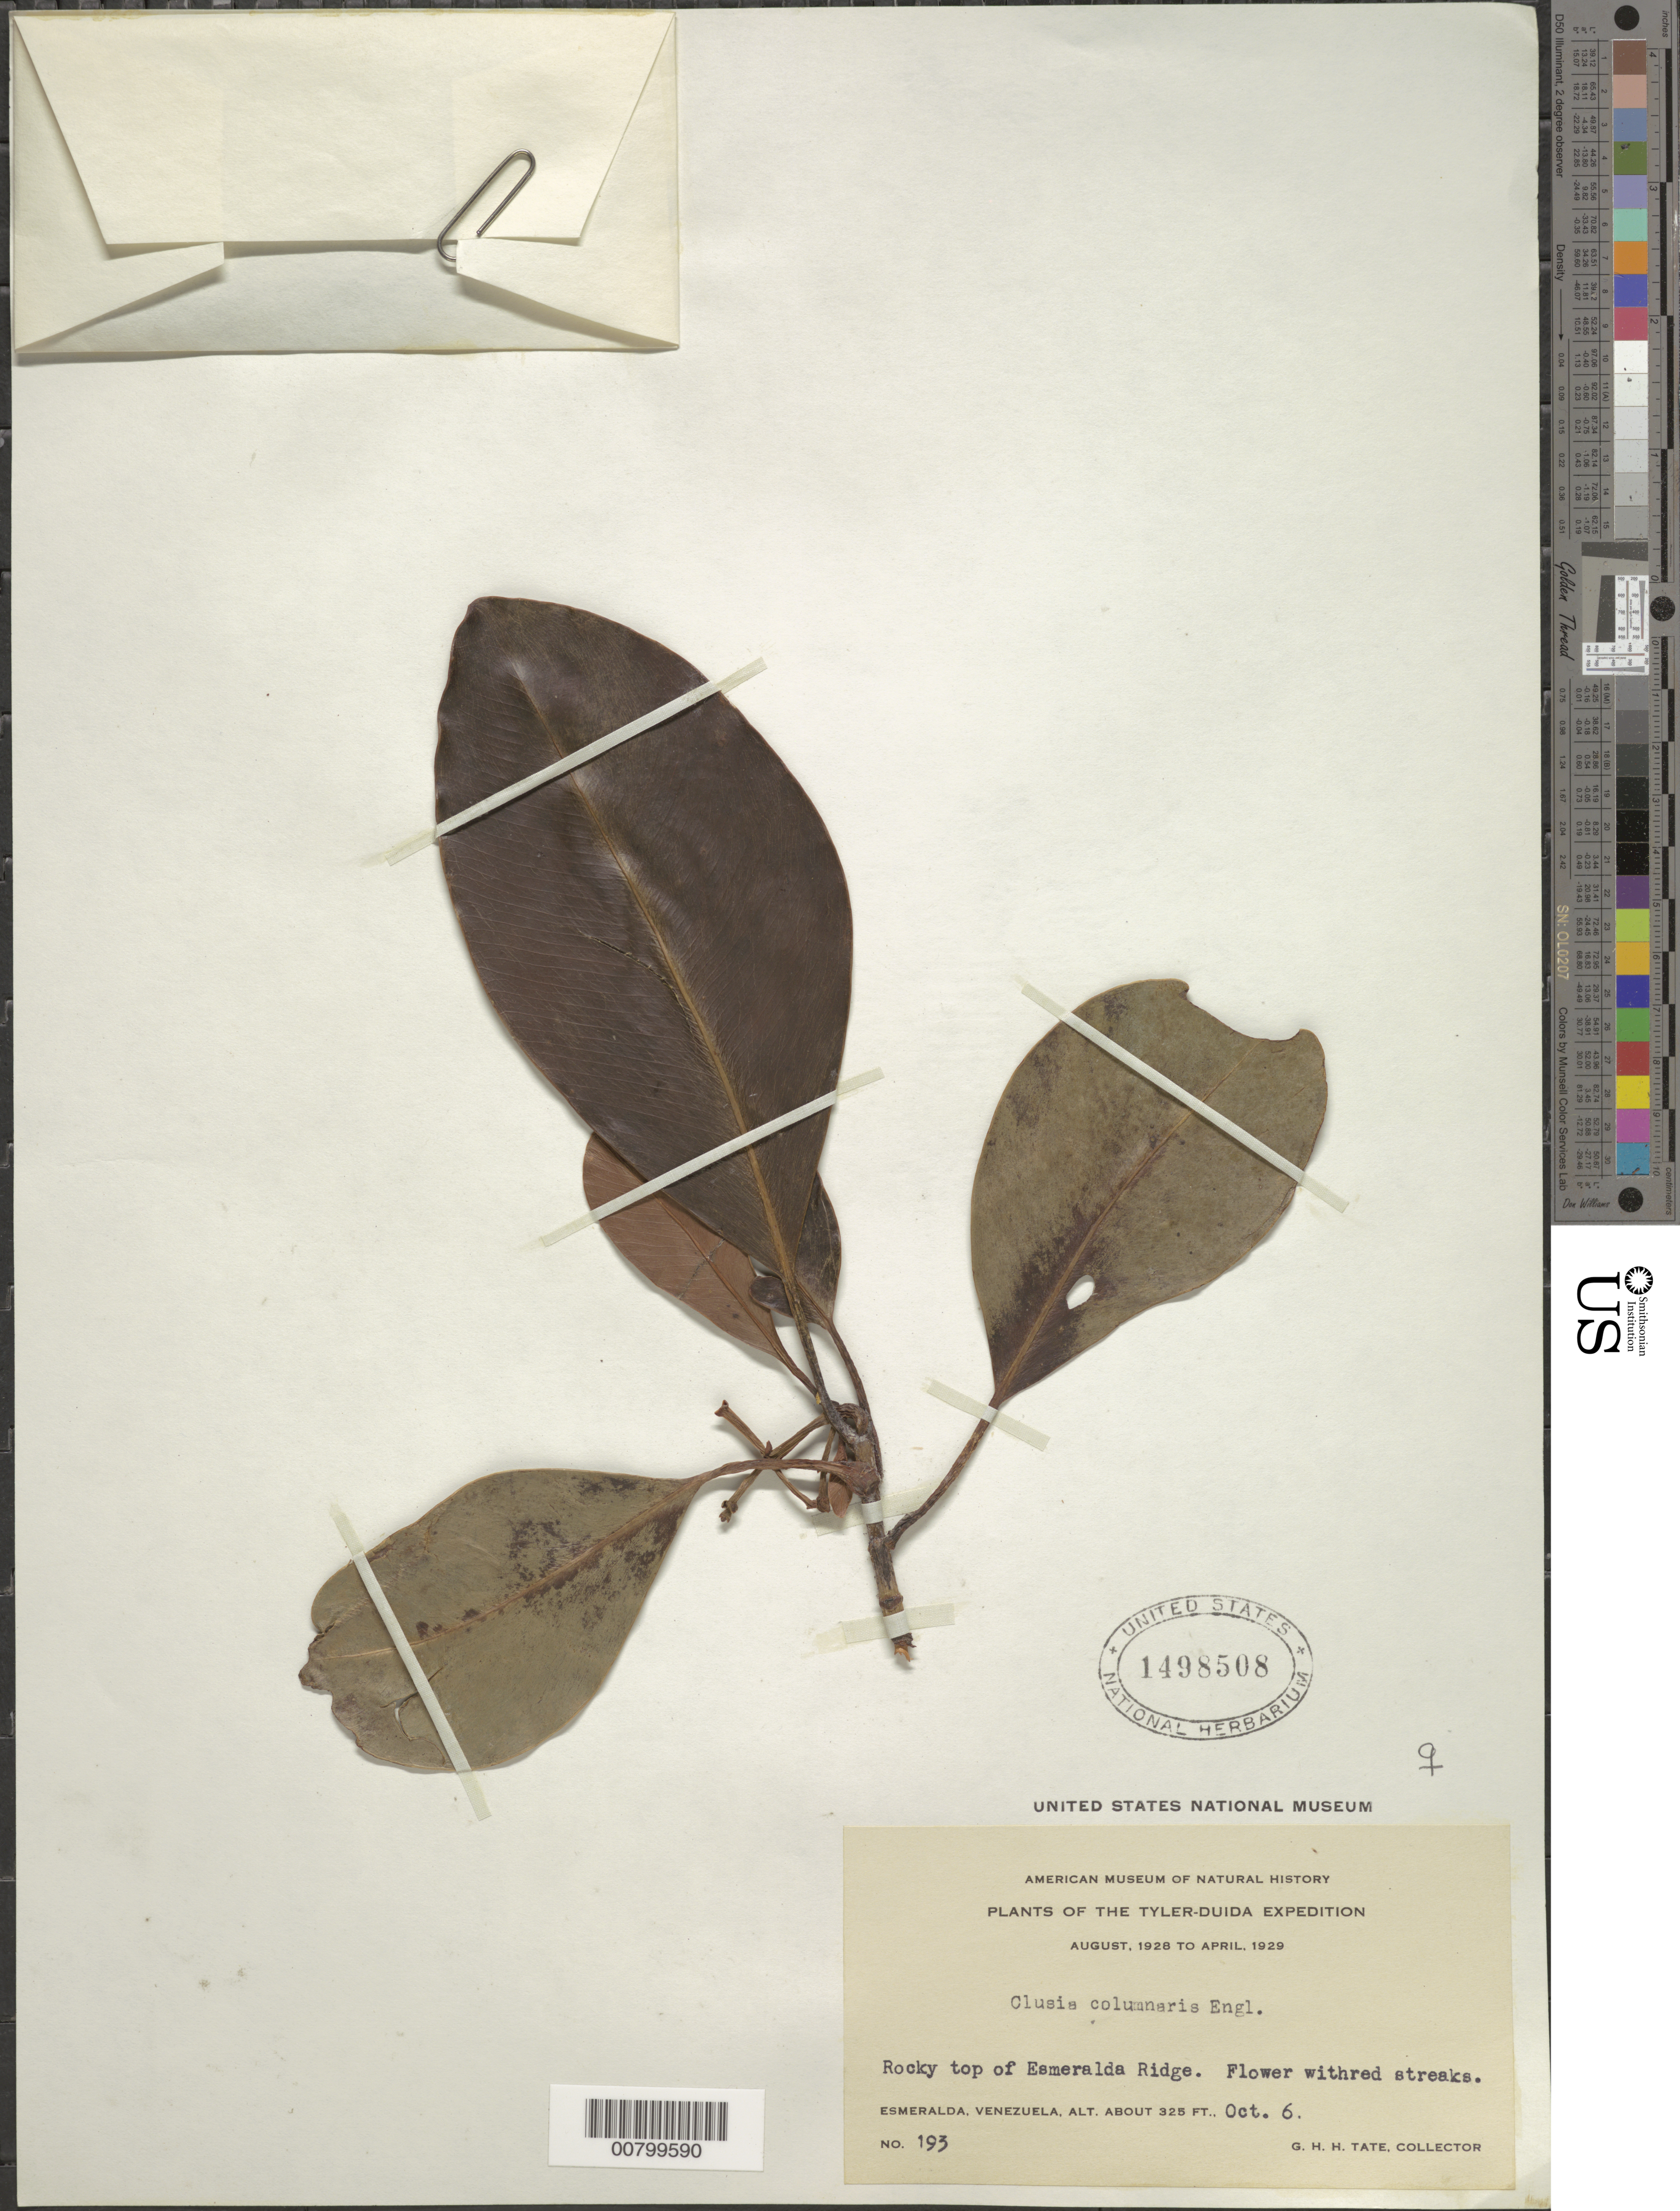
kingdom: Plantae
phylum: Tracheophyta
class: Magnoliopsida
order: Malpighiales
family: Clusiaceae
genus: Clusia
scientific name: Clusia columnaris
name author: Engl.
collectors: G. H. H.Tate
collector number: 193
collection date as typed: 6-Oct-28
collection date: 1928-10-06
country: Venezuela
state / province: Amazonas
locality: Esmeralda, top of ridge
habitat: Rocky top of ridge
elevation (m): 99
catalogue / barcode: US 1498508